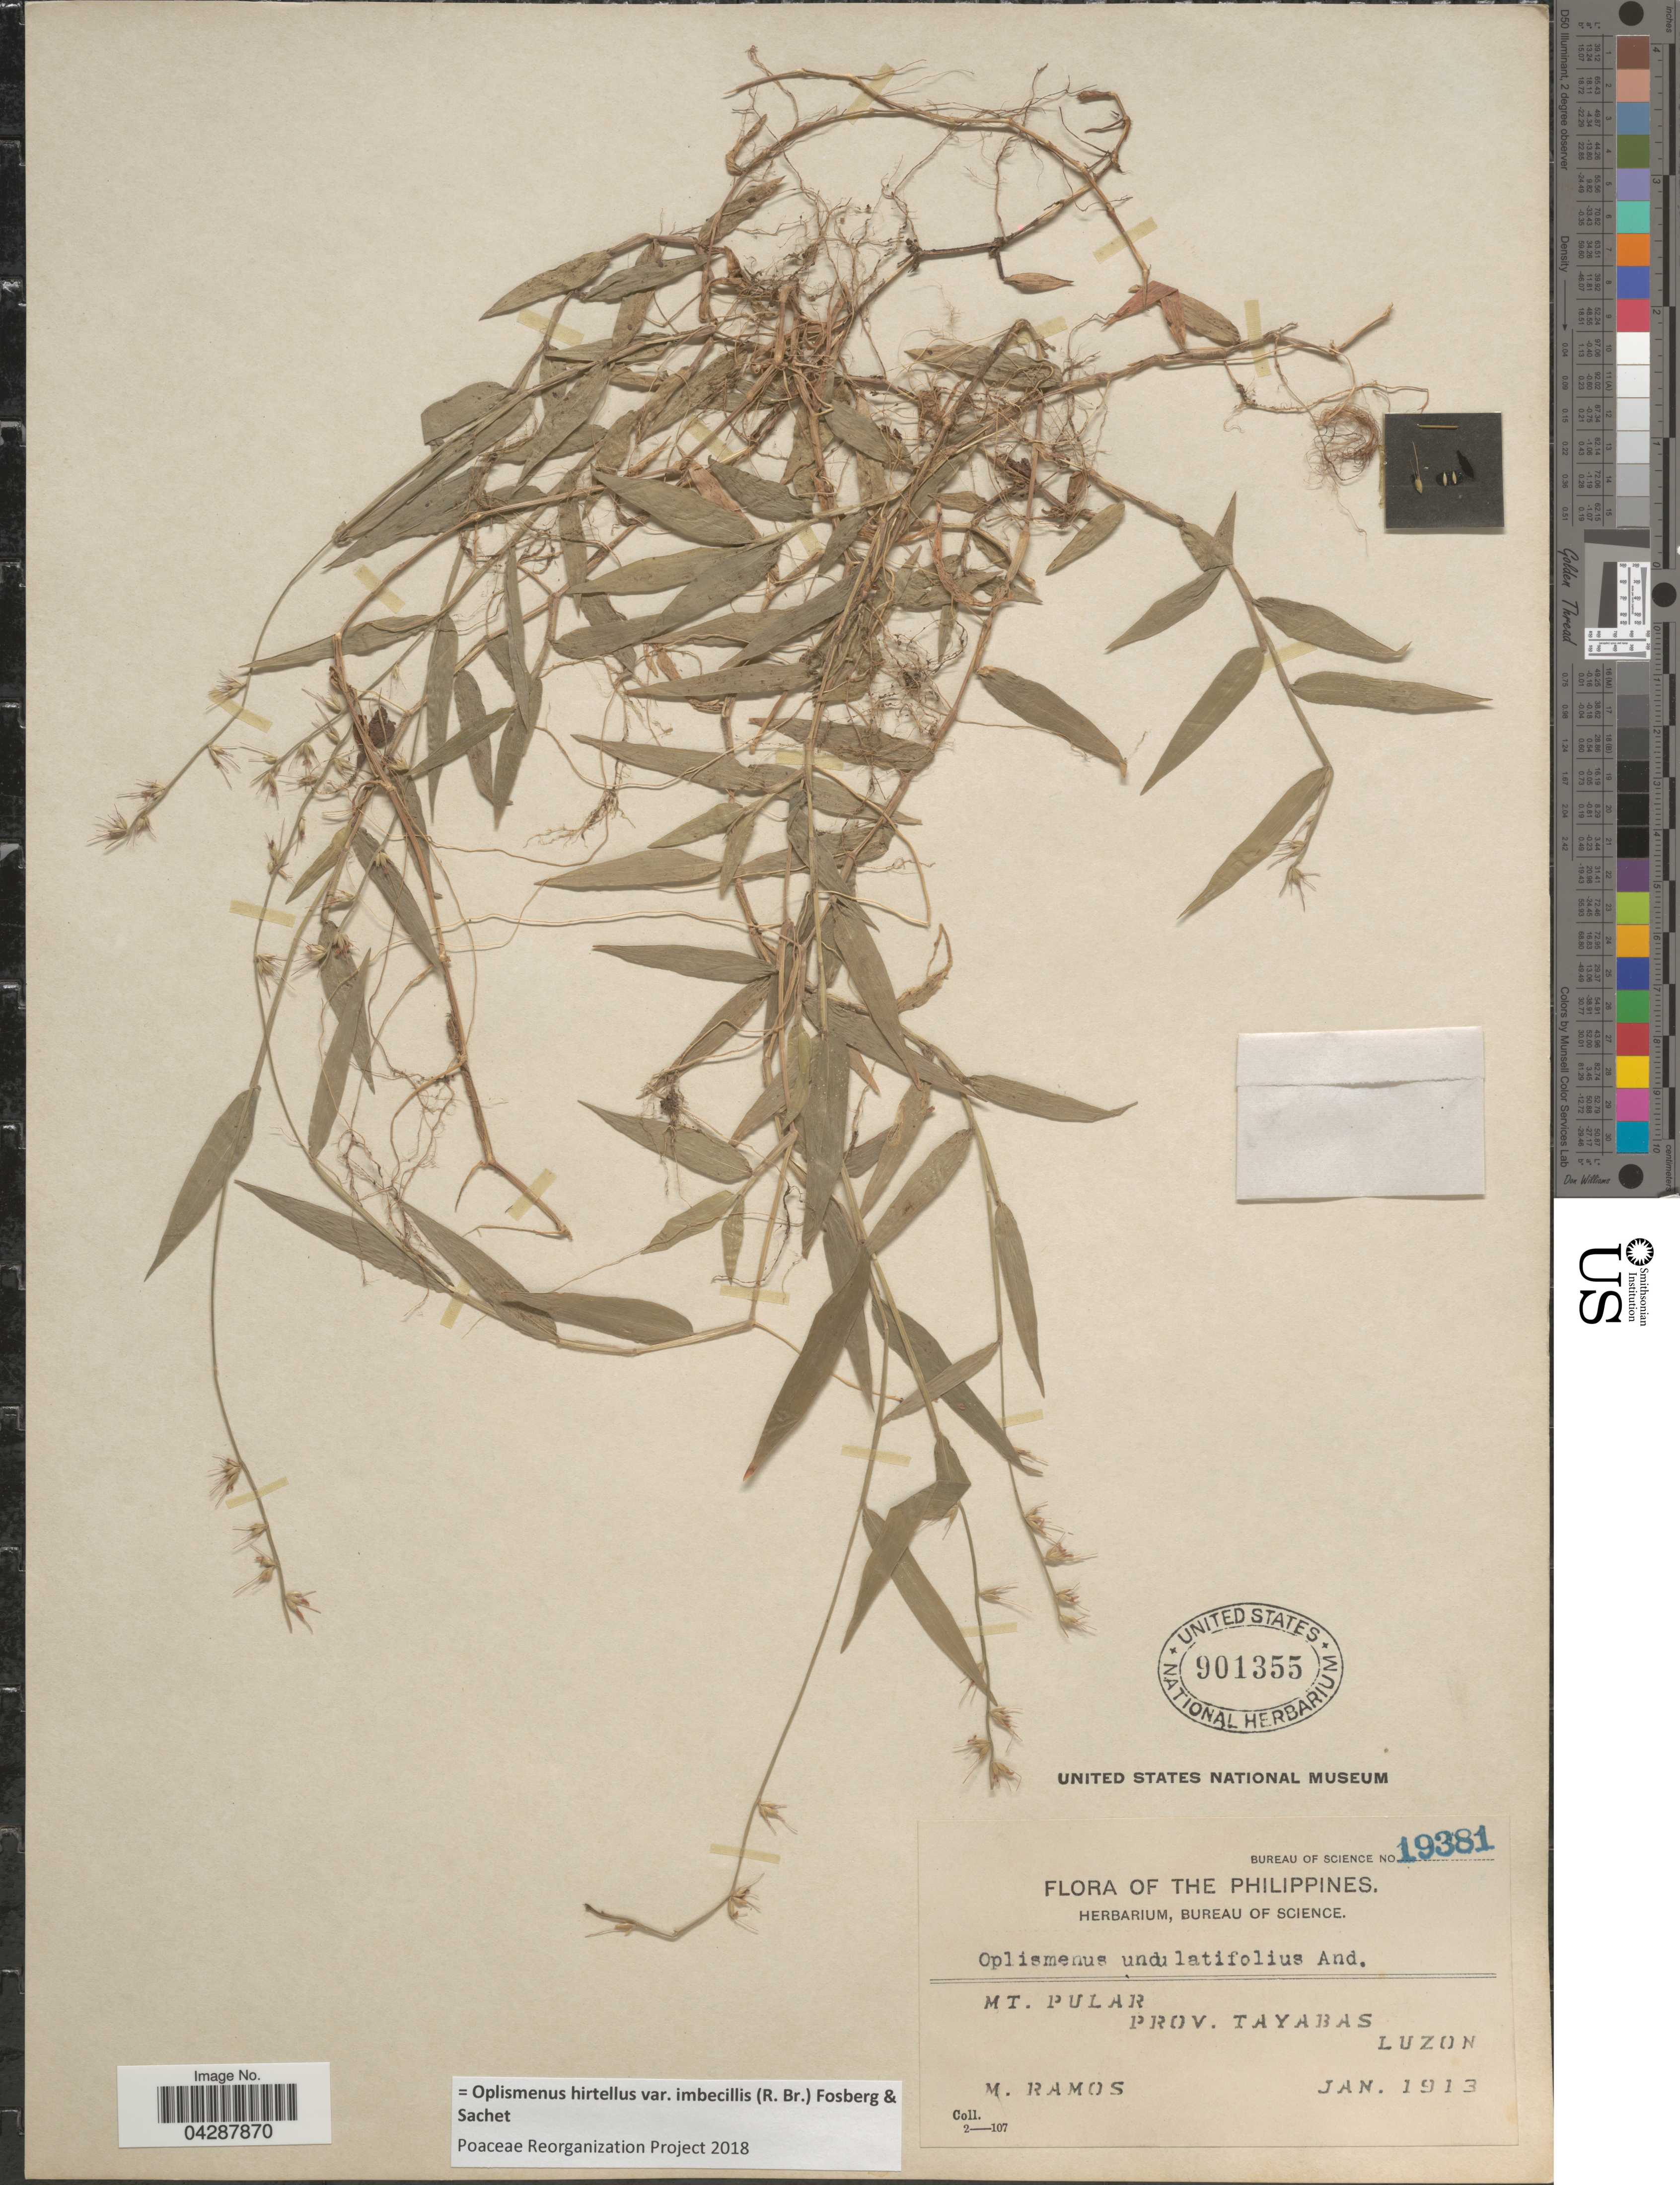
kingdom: Plantae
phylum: Tracheophyta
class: Liliopsida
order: Poales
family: Poaceae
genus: Oplismenus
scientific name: Oplismenus hirtellus var. imbecillis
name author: (R. Br.) Fosberg & Sachet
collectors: M. Ramos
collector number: Bureau of Science 19381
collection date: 1913-01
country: Philippines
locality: Mt. Pular. Prov. Tayabas. Luzon.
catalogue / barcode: US 901355